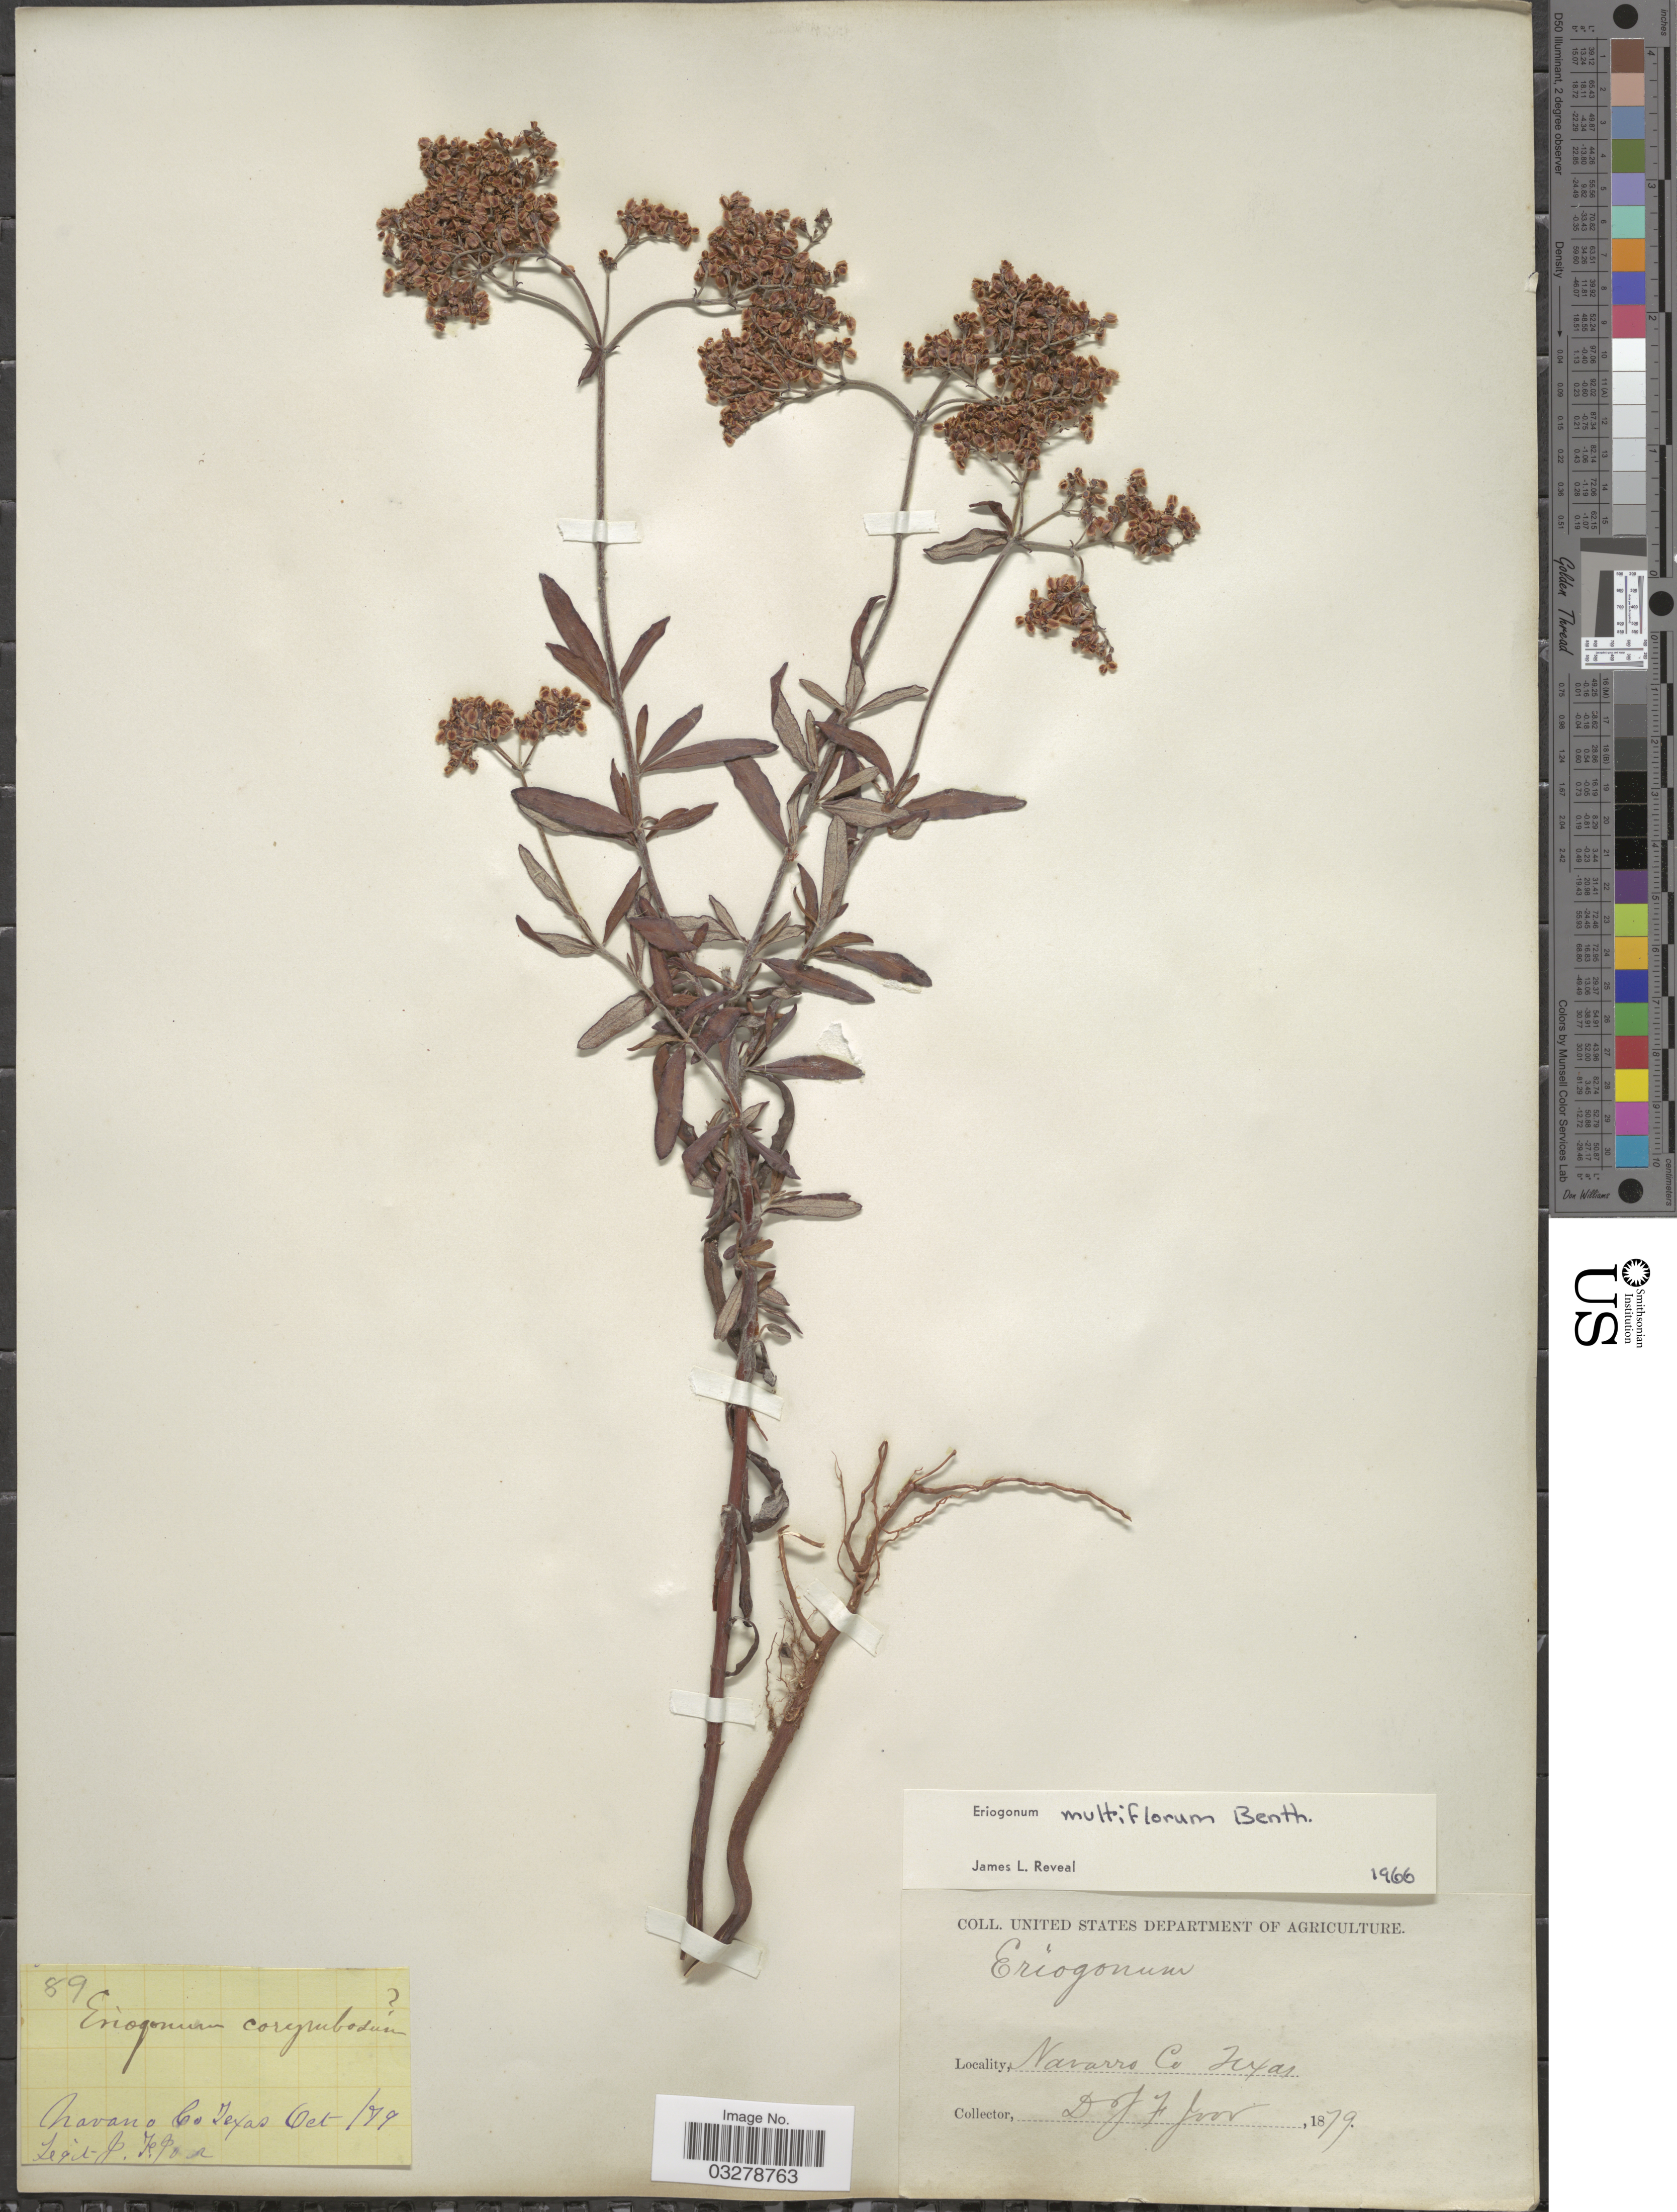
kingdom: Plantae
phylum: Tracheophyta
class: Magnoliopsida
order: Caryophyllales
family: Polygonaceae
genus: Eriogonum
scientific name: Eriogonum multiflorum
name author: Benth.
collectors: J. F. Joor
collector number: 89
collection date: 1879-10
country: United States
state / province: Texas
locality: Navarro Co.